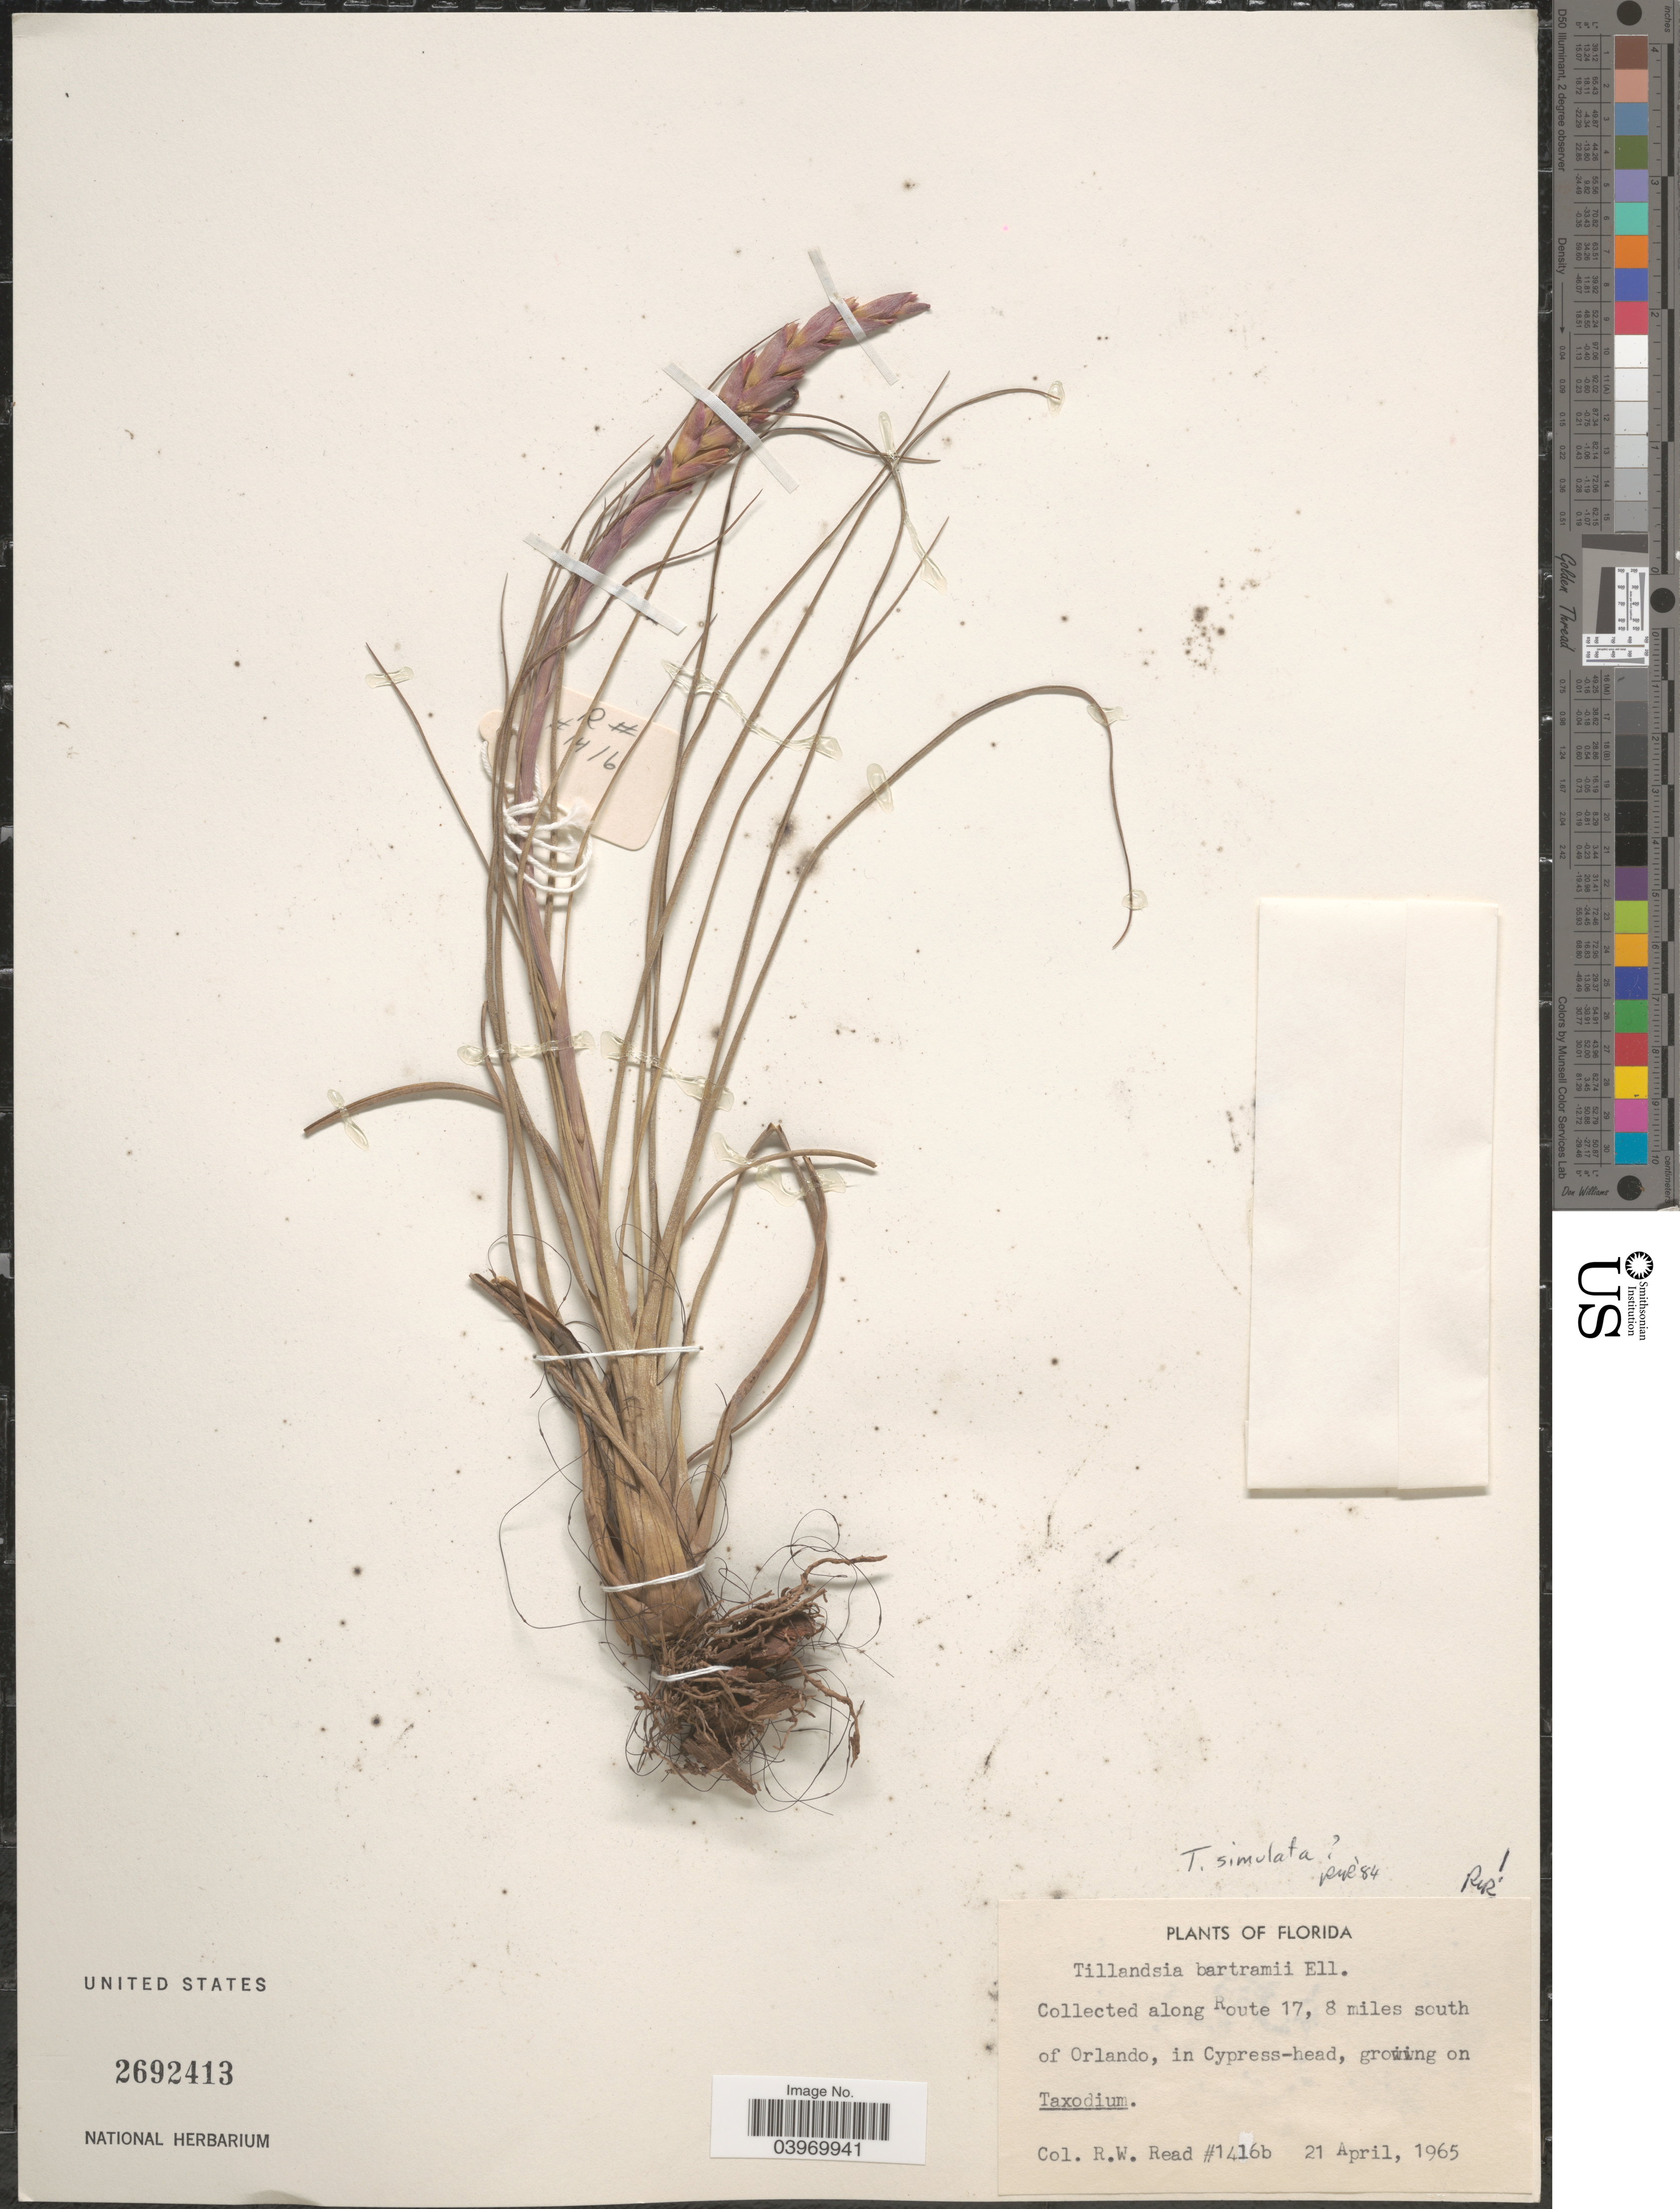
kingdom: Plantae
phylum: Tracheophyta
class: Liliopsida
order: Poales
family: Bromeliaceae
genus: Tillandsia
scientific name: Tillandsia simulata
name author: Small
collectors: R. W. Read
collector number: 1416b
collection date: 1965-04-21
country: United States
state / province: Florida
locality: Along Route 17, 8 miles south of Orlando.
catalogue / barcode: US 2692413